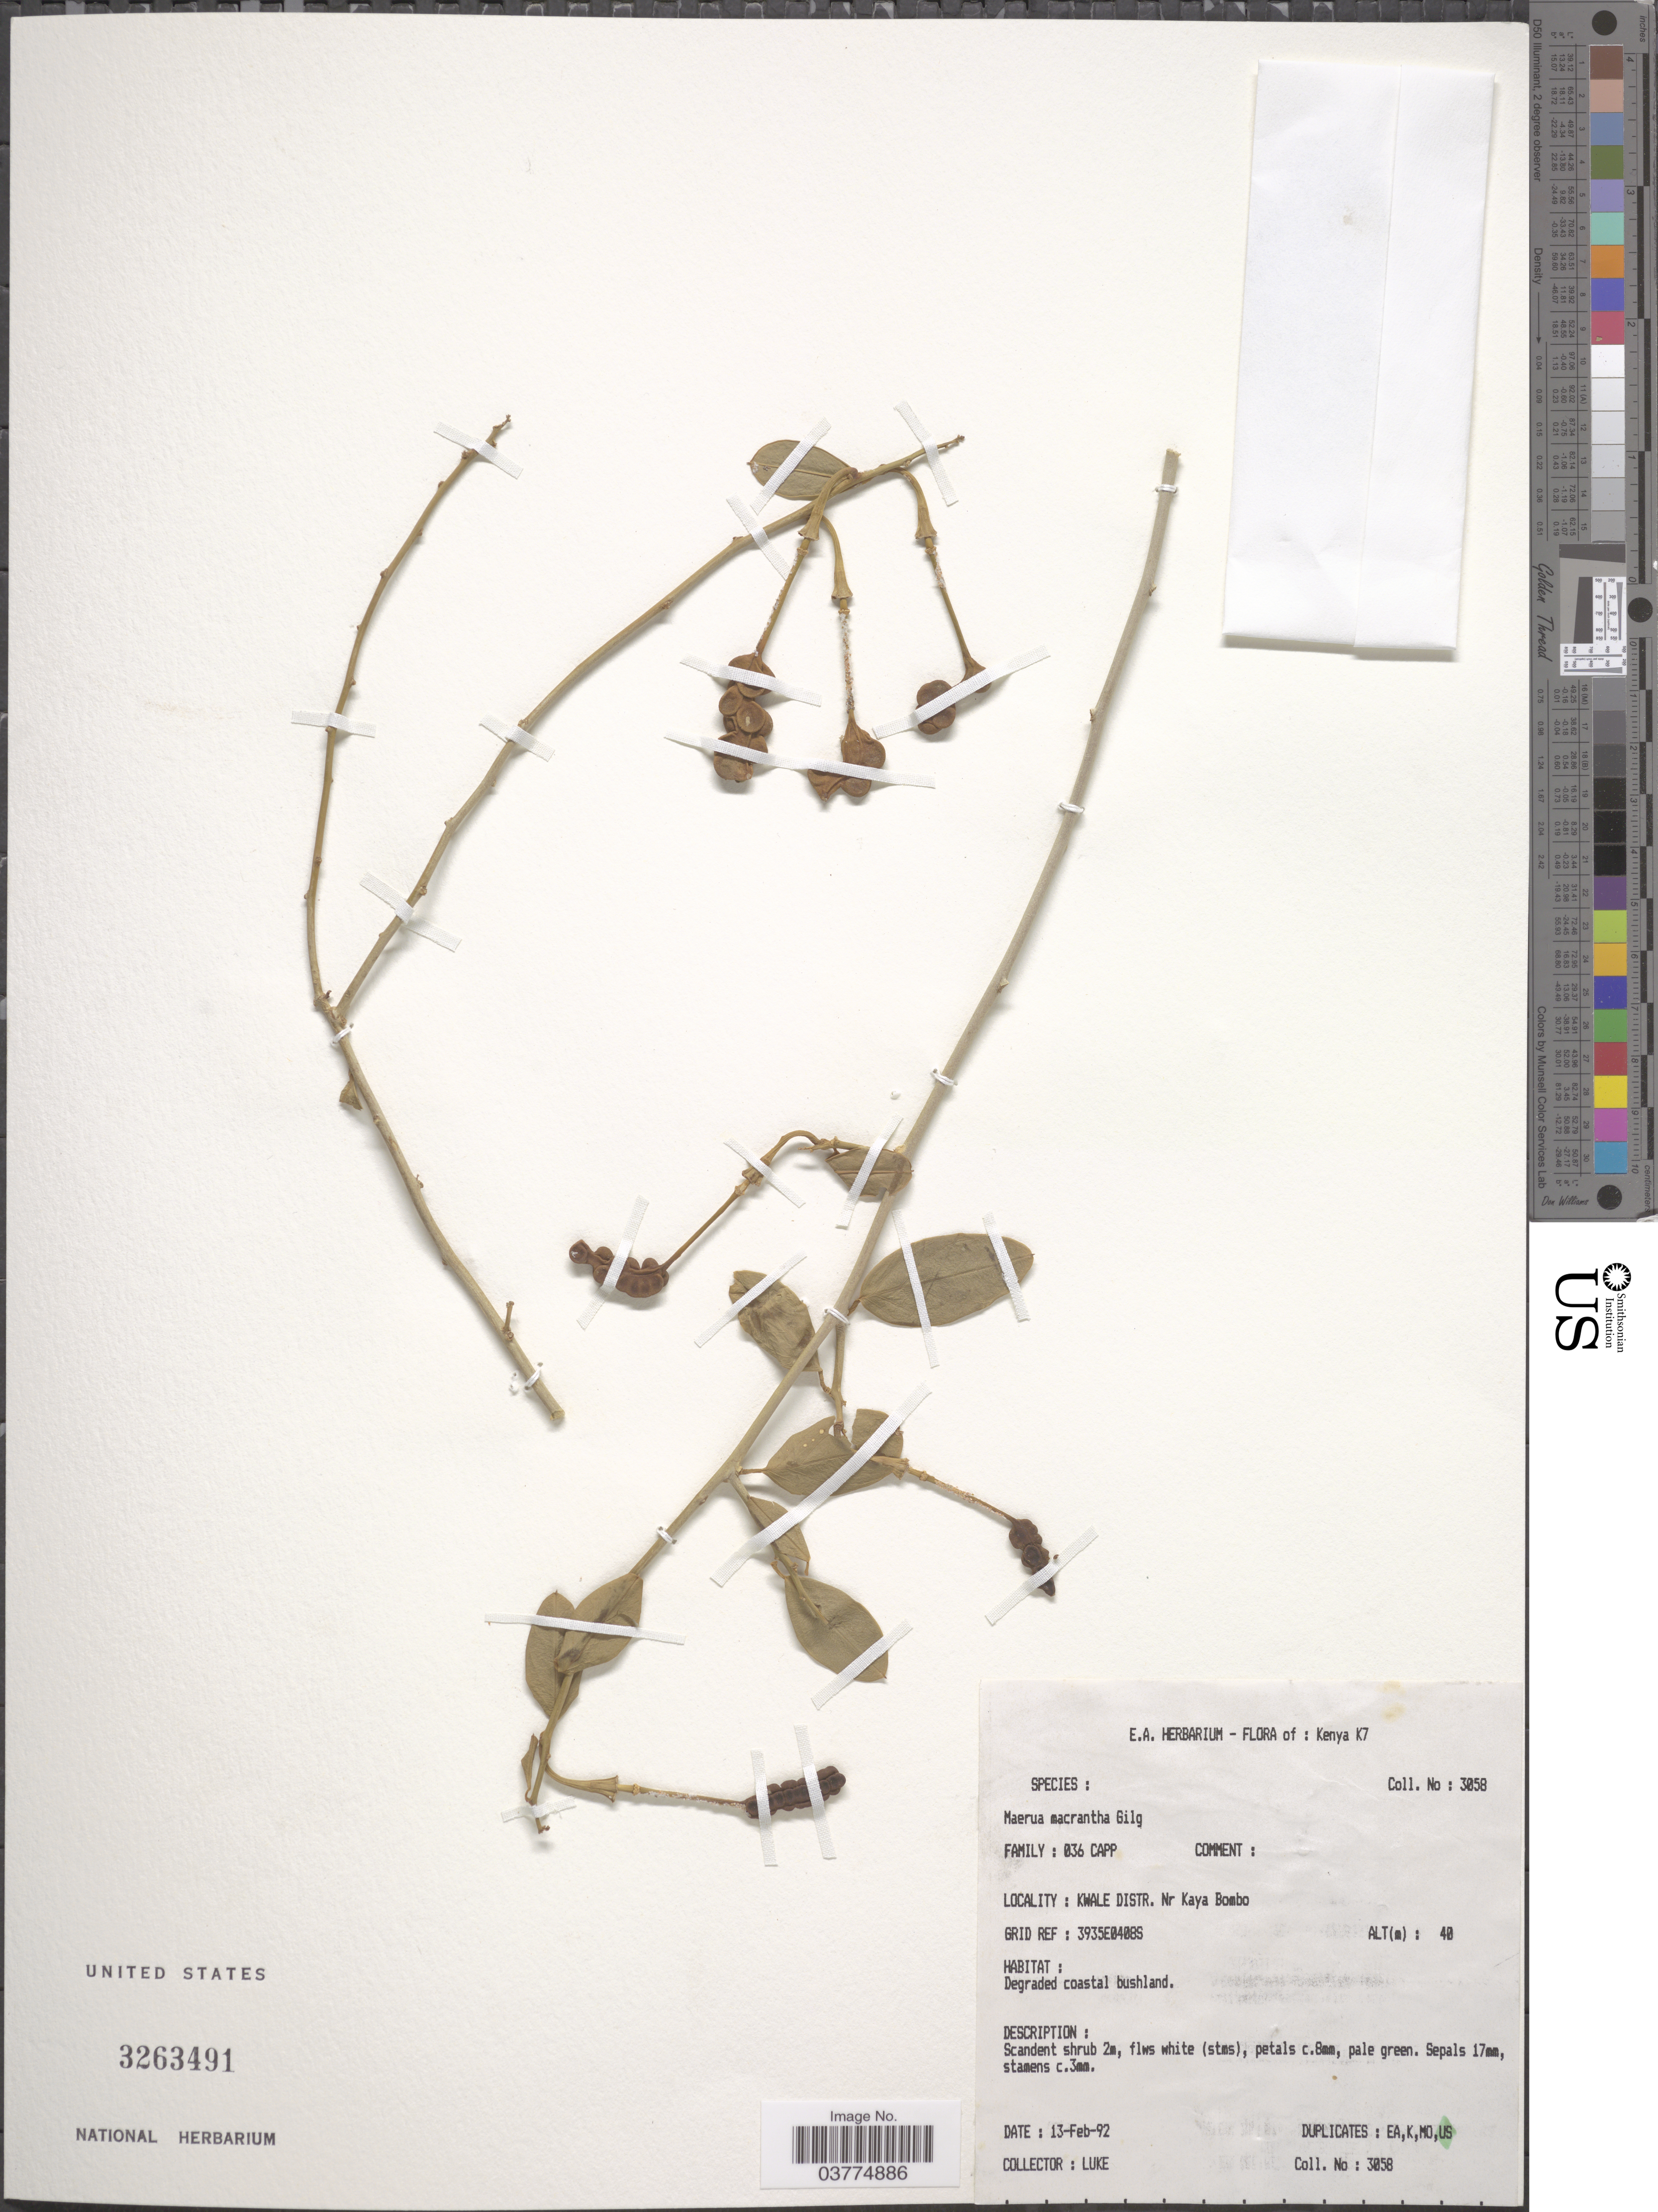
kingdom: Plantae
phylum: Tracheophyta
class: Magnoliopsida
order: Brassicales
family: Capparaceae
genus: Maerua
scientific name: Maerua macrantha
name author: Gilg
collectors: -. Luke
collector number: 3058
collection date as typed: Transcribed d/m/y: 13/2/92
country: Kenya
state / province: Kwale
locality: Kenya K7, Kwale Distr. Nr Kaya Bombo.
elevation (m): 40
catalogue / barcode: US 3263491